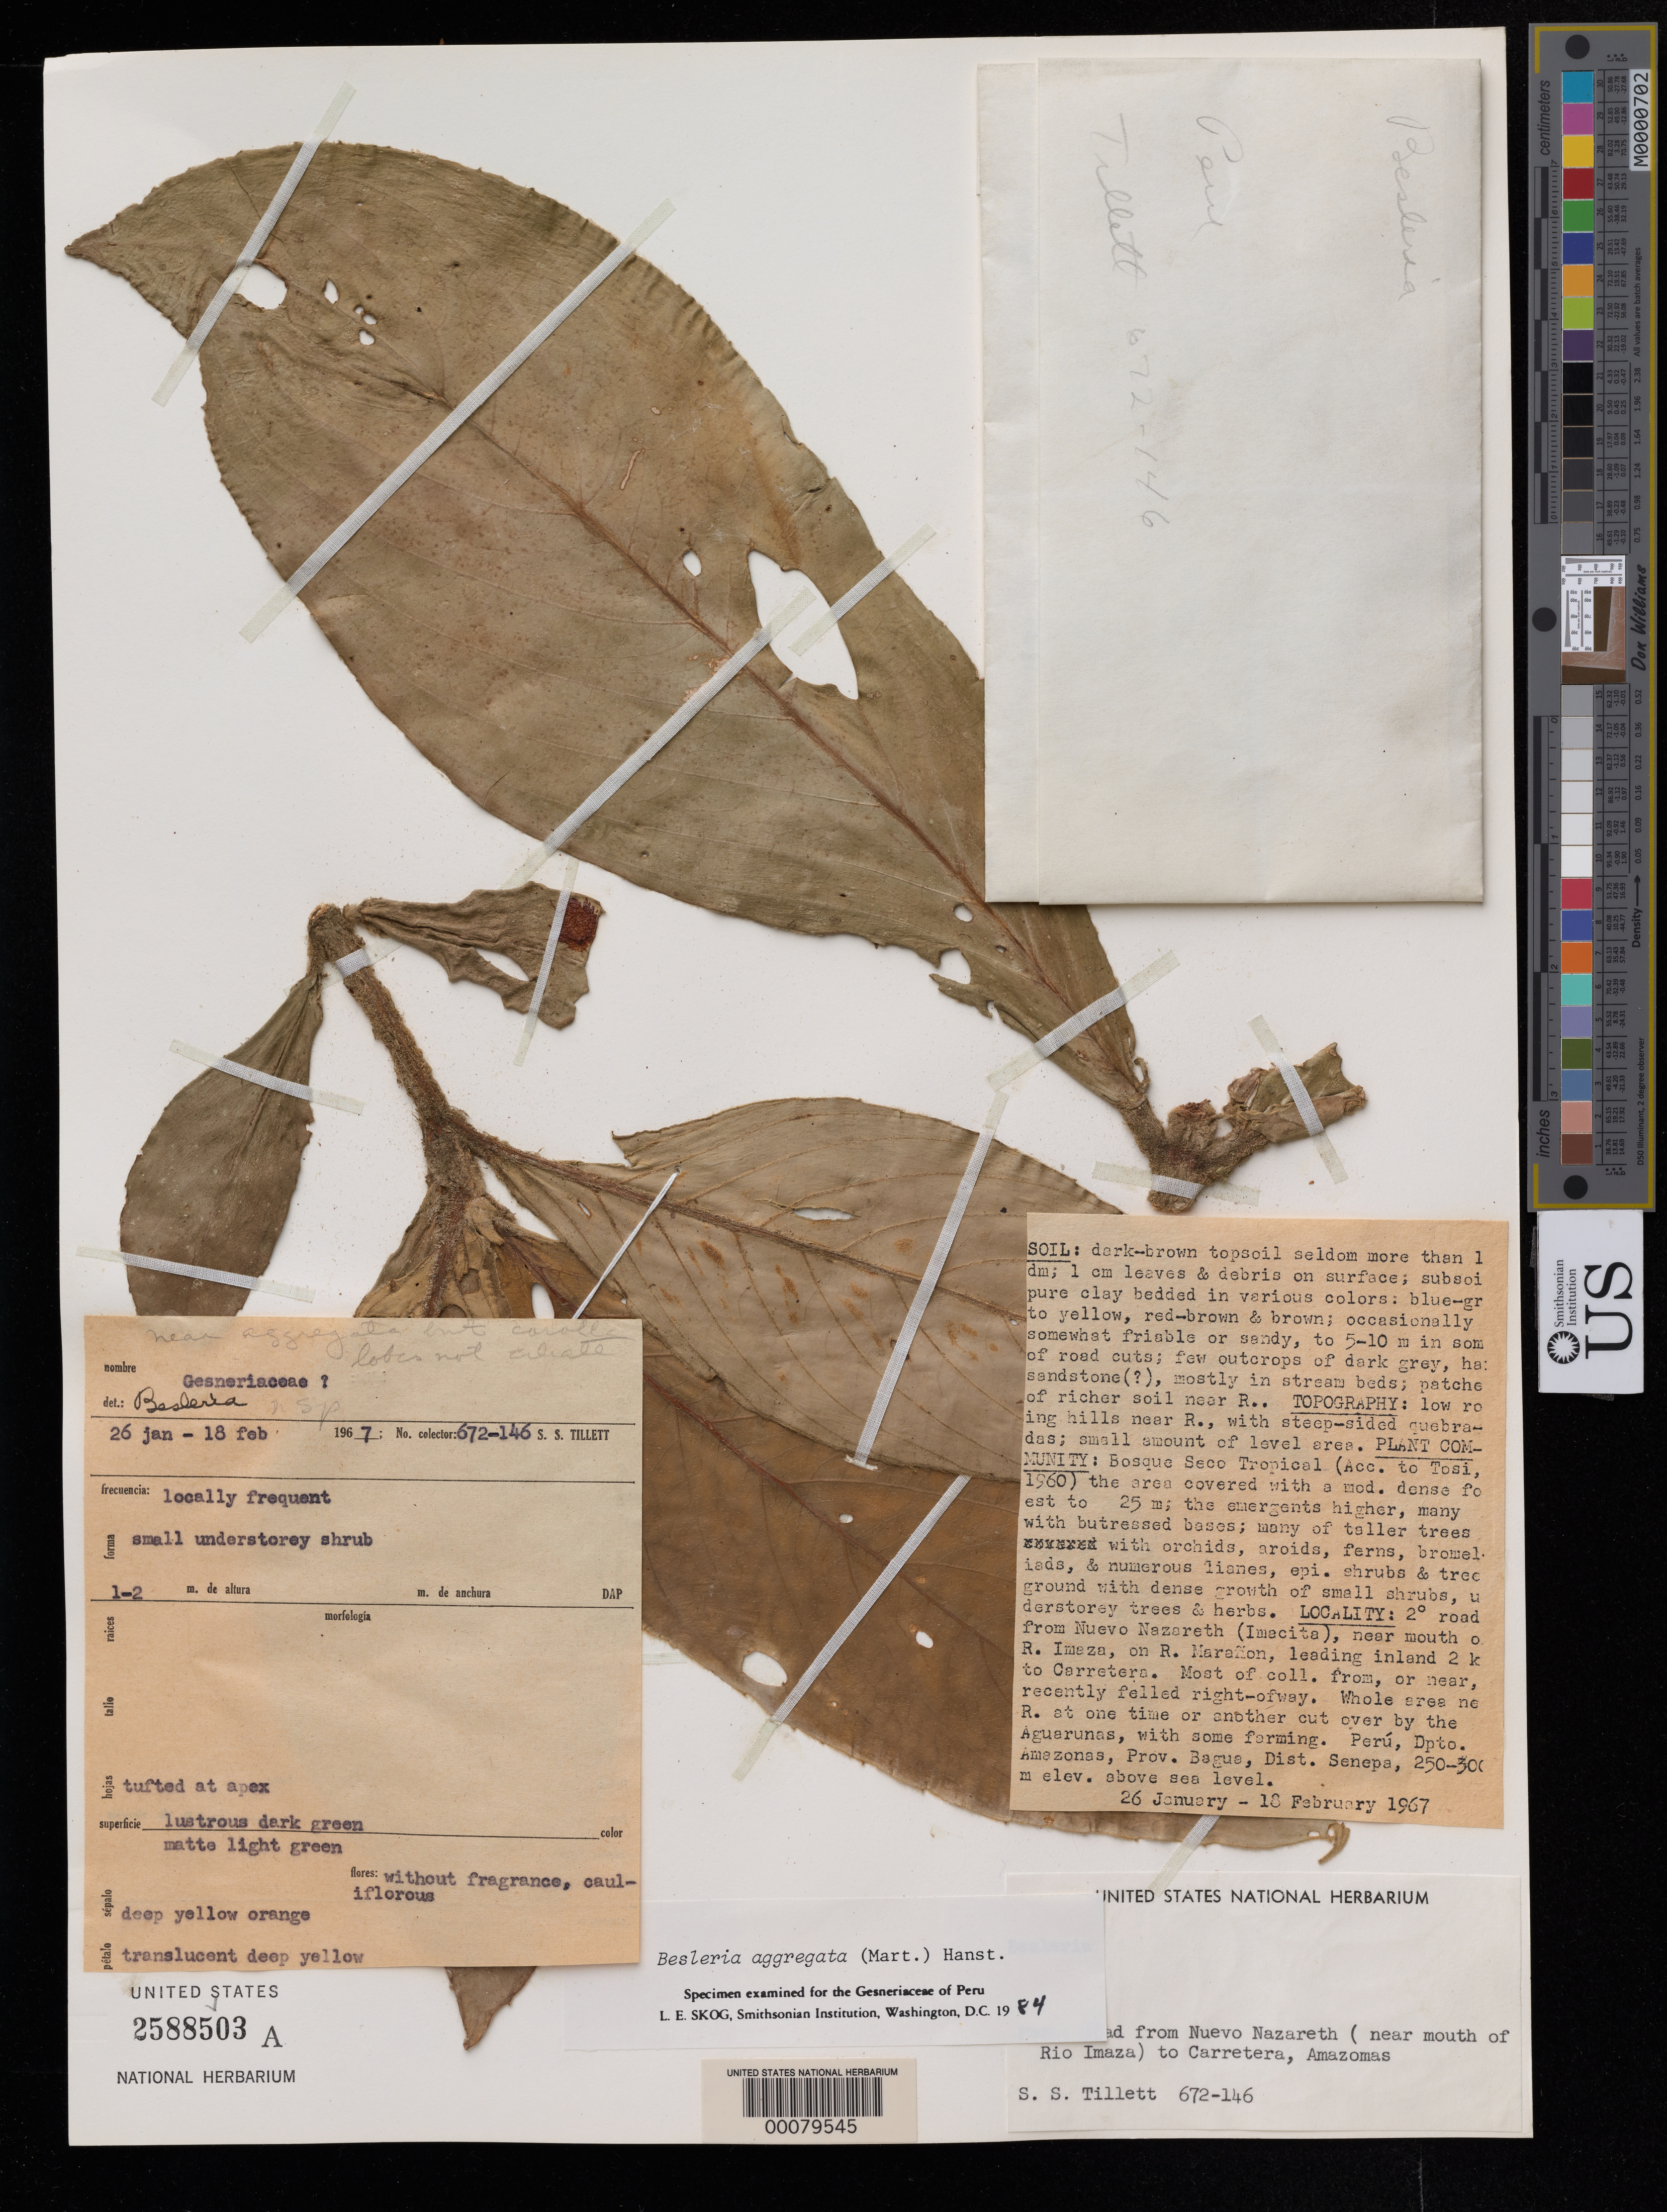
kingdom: Plantae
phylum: Tracheophyta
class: Magnoliopsida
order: Lamiales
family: Gesneriaceae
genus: Besleria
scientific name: Besleria aggregata var. aggregata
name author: (Mart.) Hanst.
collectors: S. S. Tillett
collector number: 672 -146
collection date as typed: Jan-Feb 1967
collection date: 1967-01/1967-02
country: Peru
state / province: Amazonas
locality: Prov. Bagua; Dist. Senepa, road from Nuevo Nazareth (near mouth of Rio Imaza), on Rio Maranon, leading inland 2 km to carretera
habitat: Tropical forest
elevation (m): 250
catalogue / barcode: US 2588503A